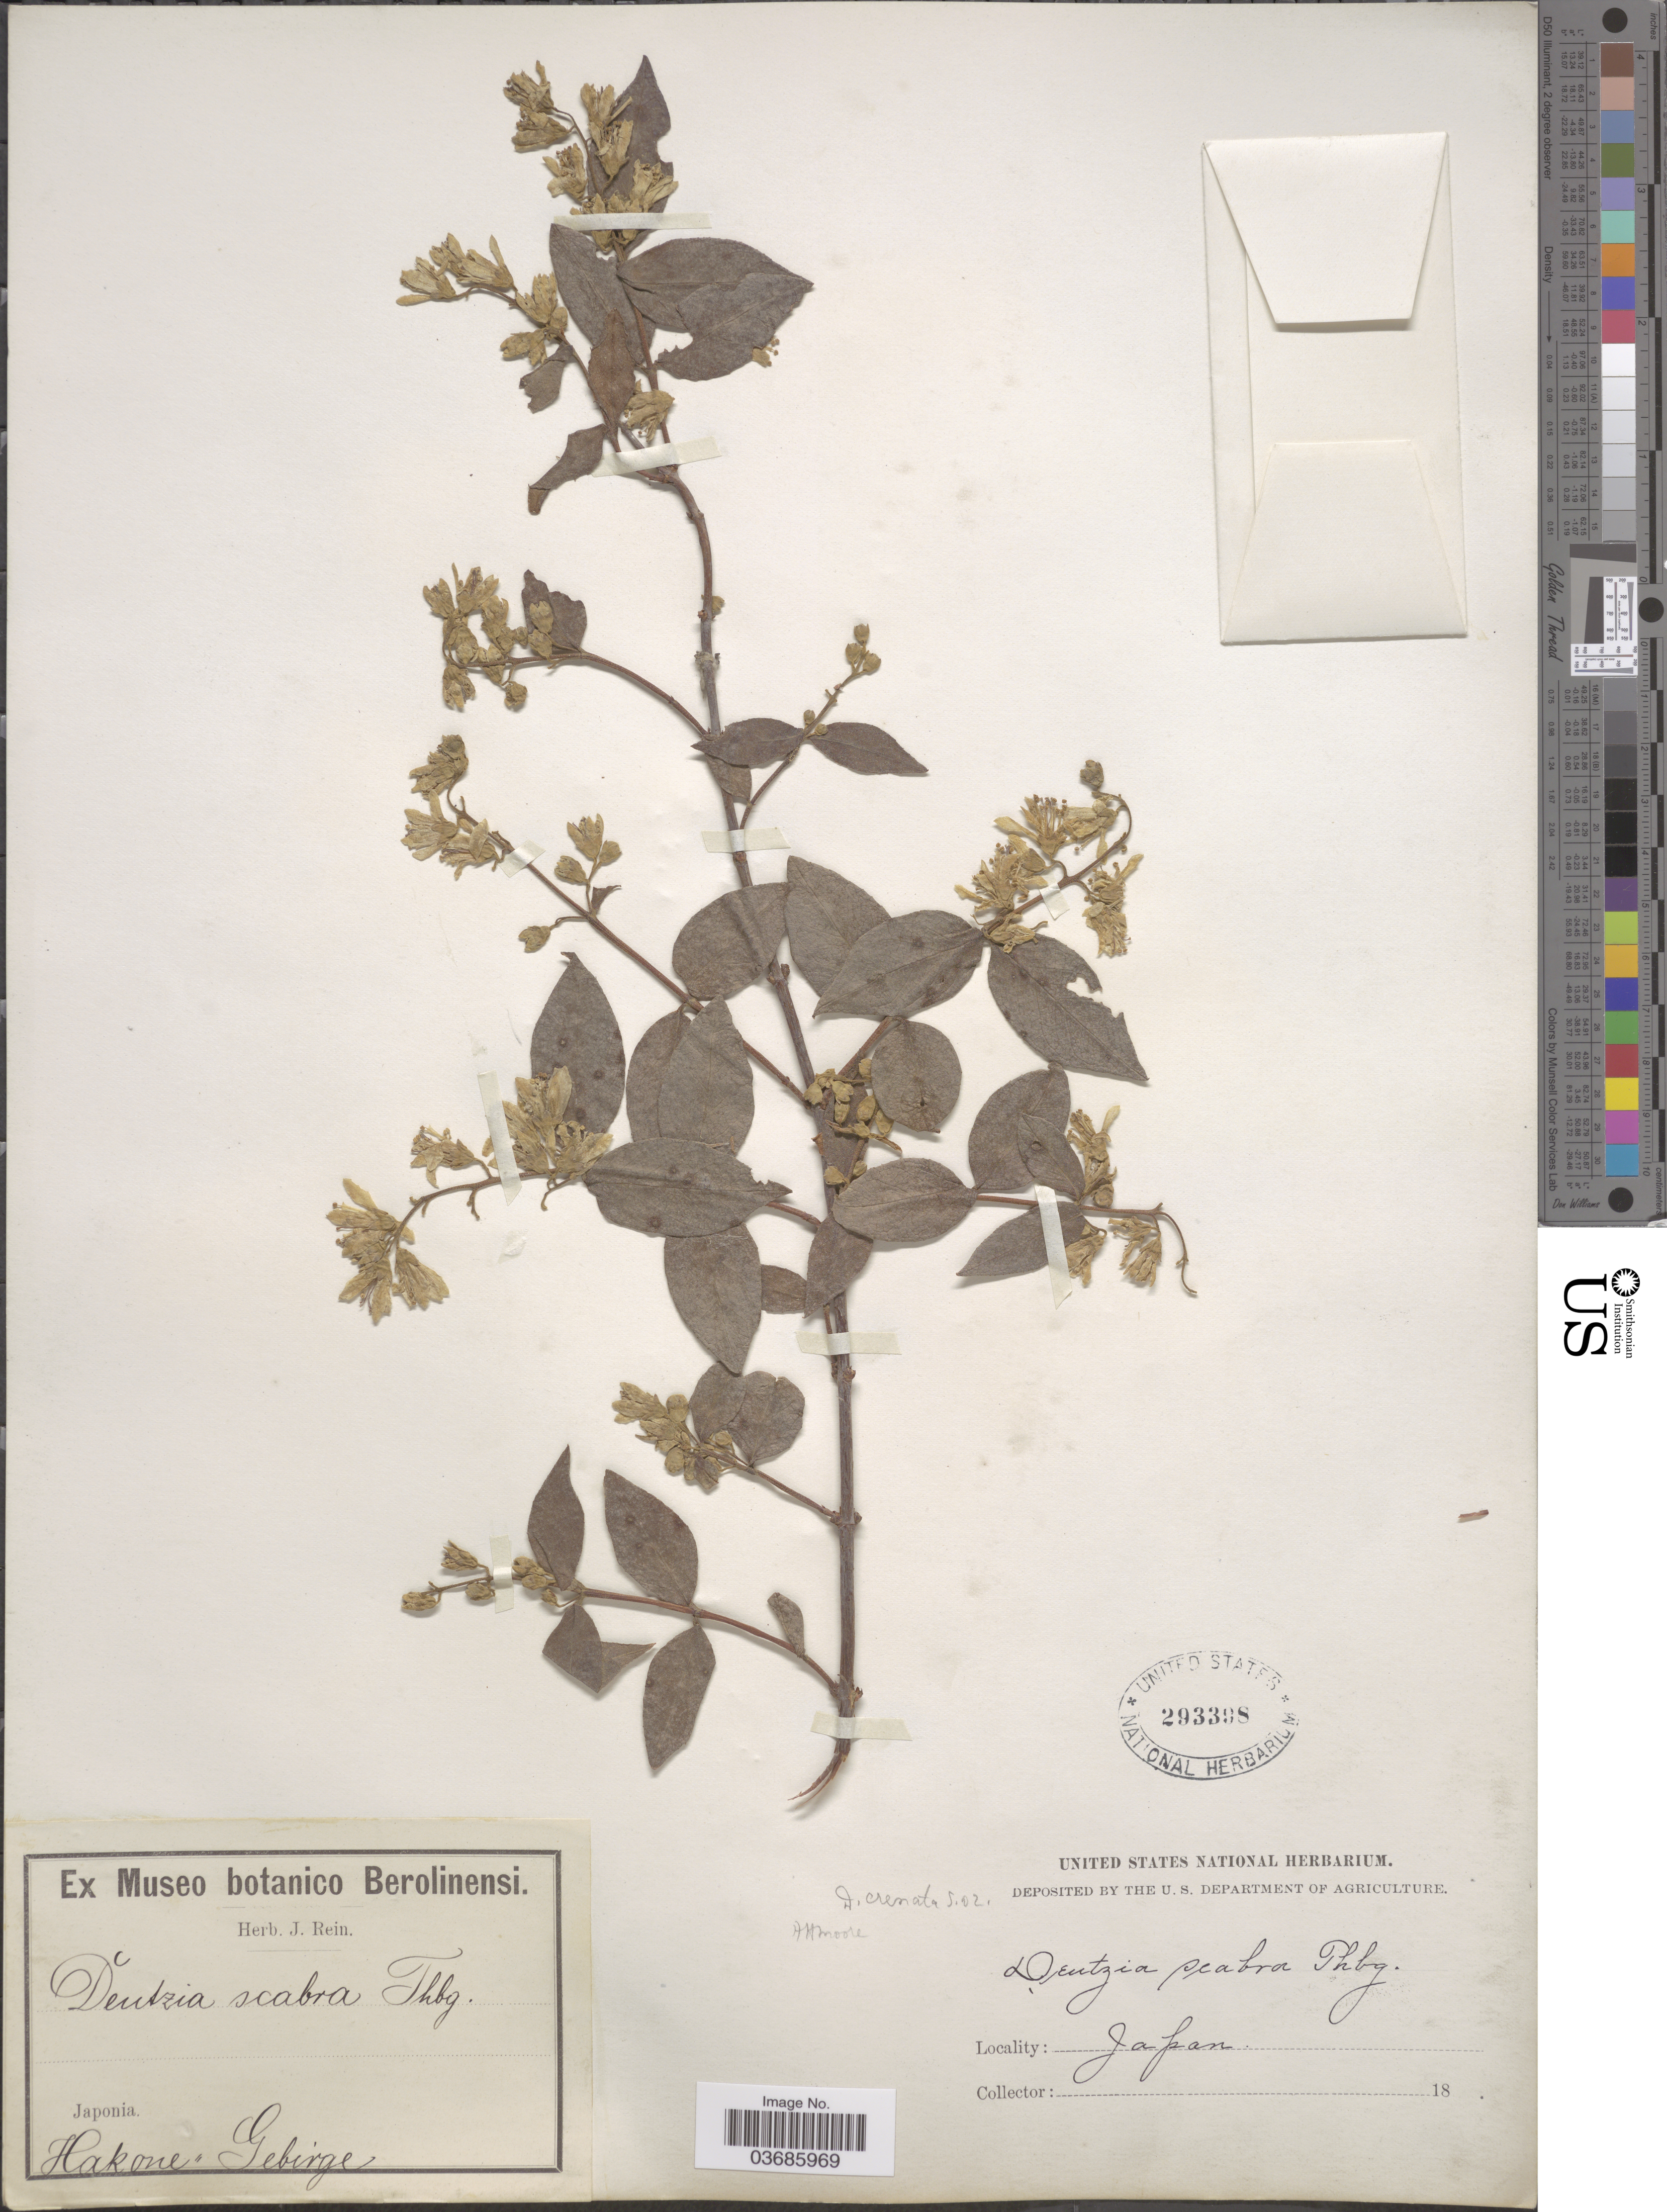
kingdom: Plantae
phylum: Tracheophyta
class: Magnoliopsida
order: Cornales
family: Hydrangeaceae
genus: Deutzia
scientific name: Deutzia scabra var. crenata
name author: Maxim.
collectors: ex herb. J. Rein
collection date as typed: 18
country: Japan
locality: Hakone. Gebirge.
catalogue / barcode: US 293398